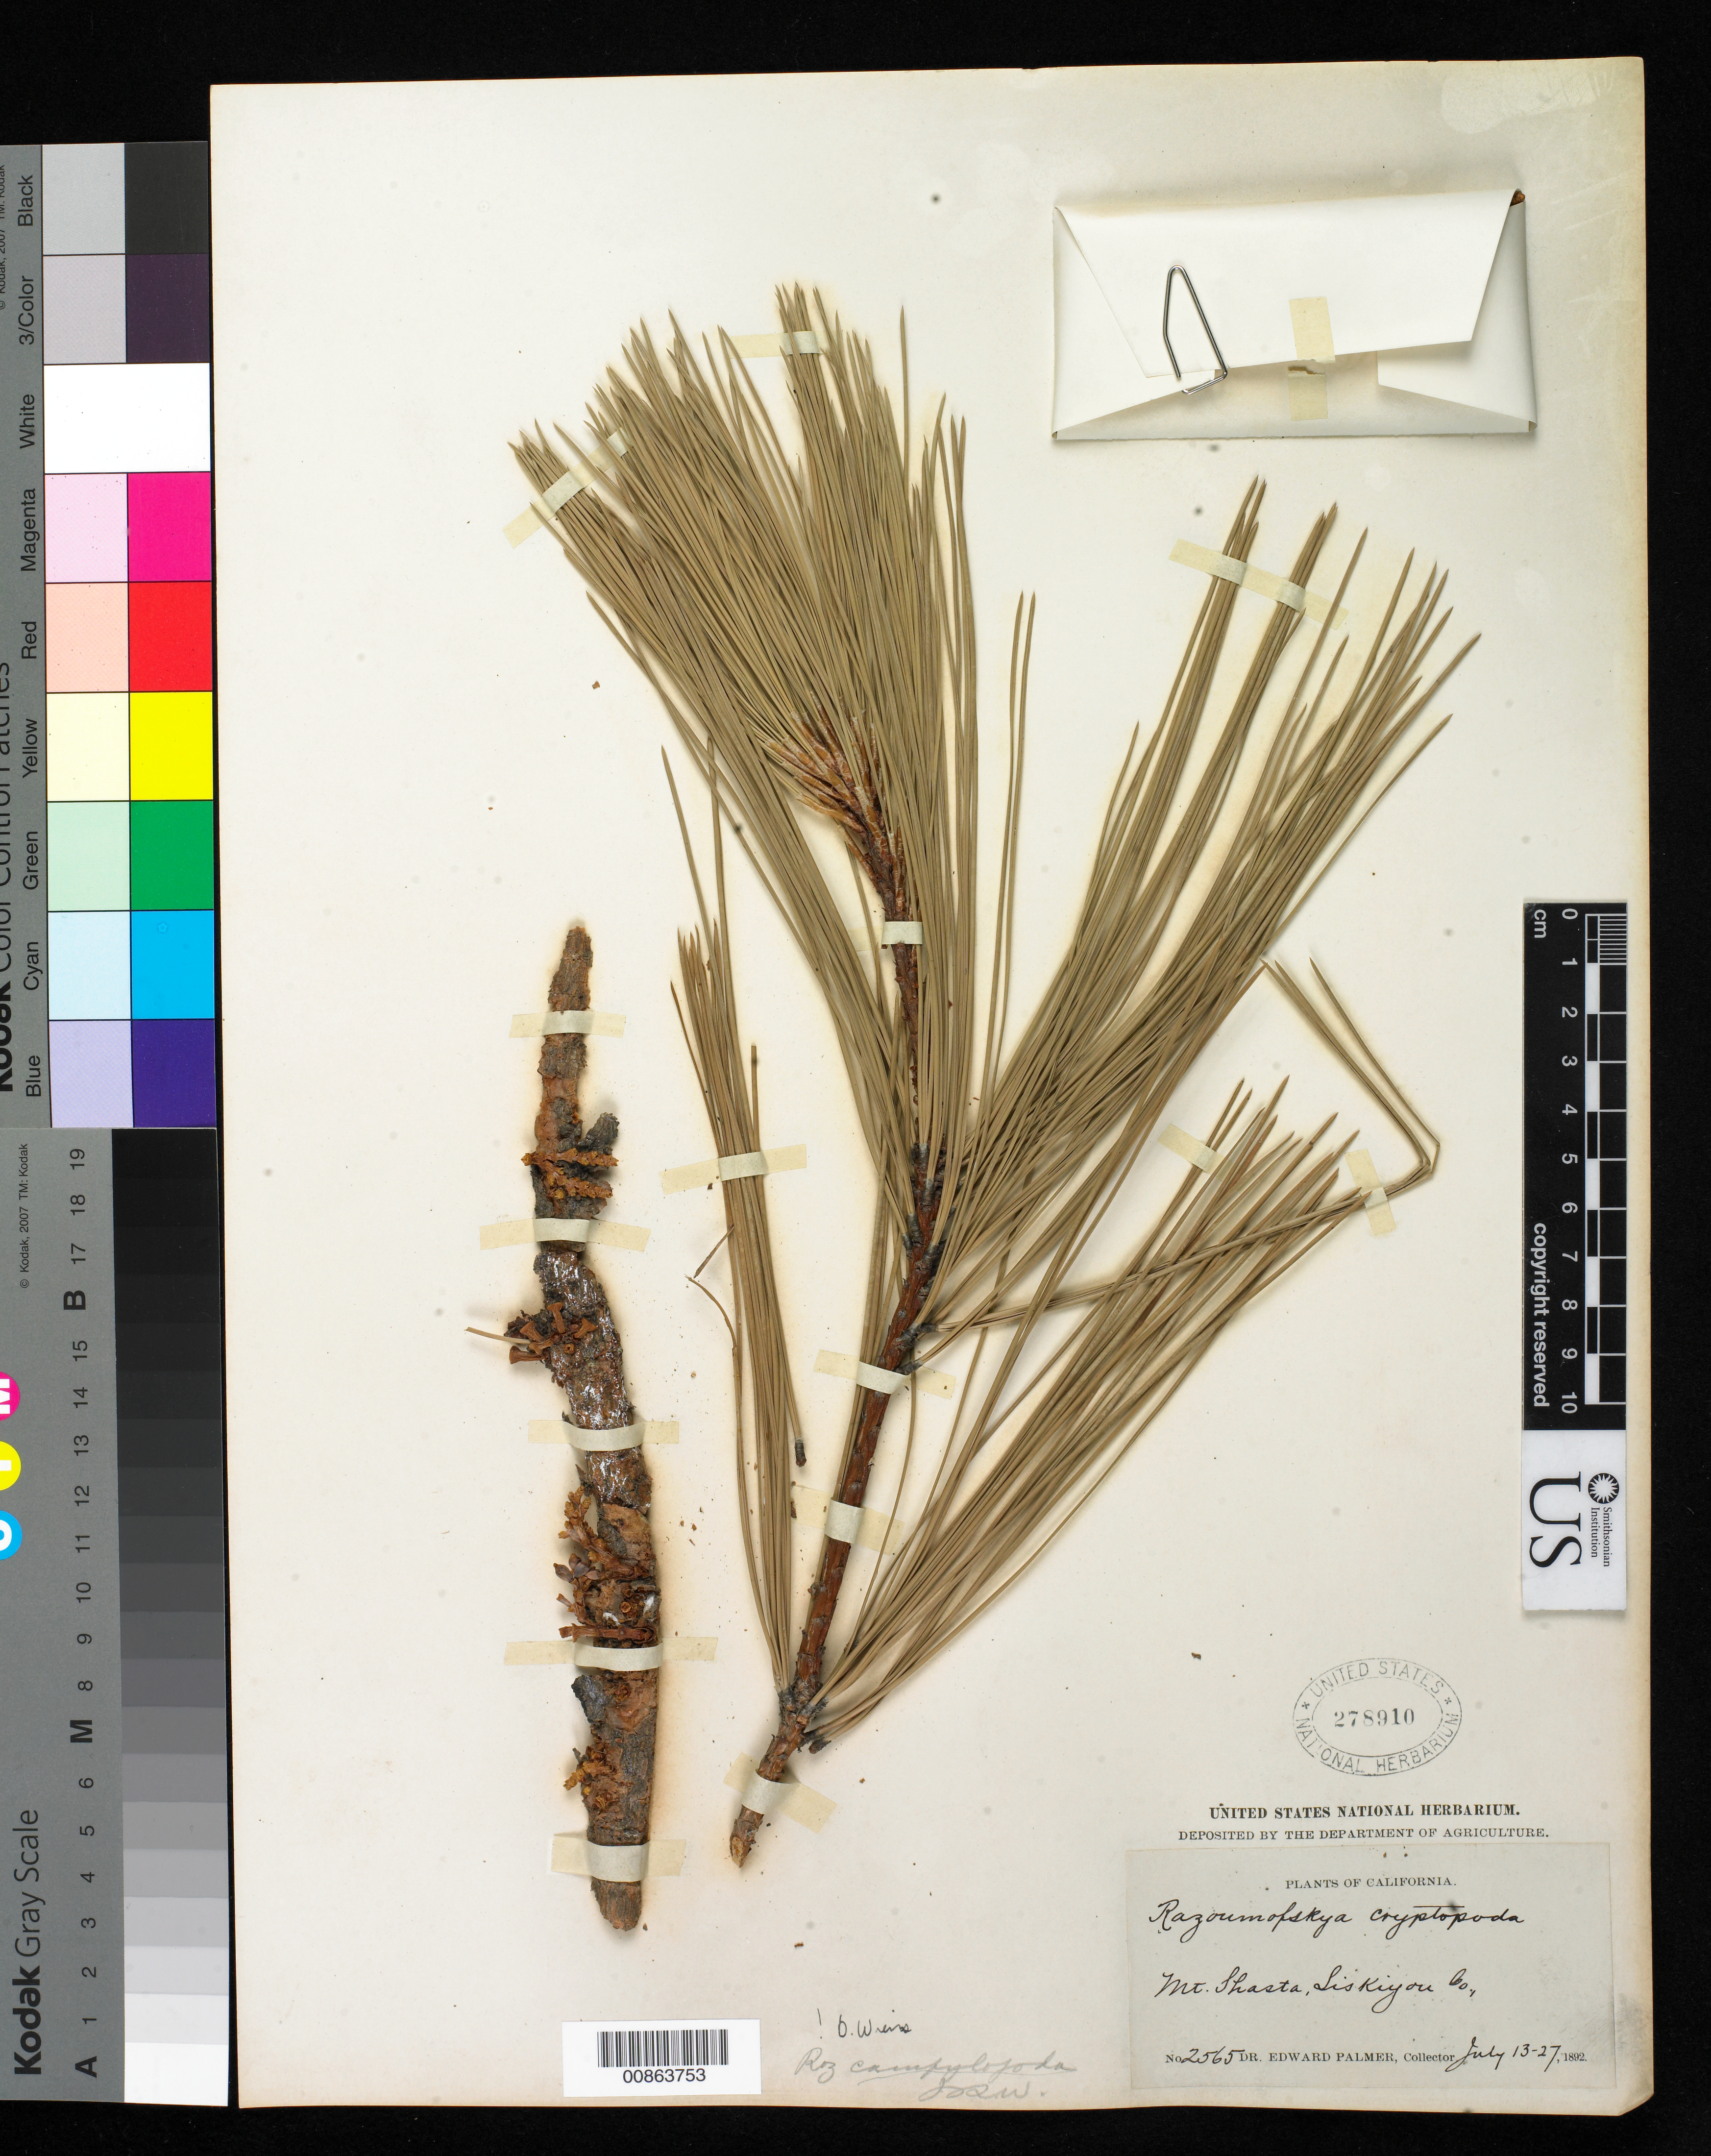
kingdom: Plantae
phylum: Tracheophyta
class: Magnoliopsida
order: Santalales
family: Viscaceae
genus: Arceuthobium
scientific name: Arceuthobium campylopodum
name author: Engelm.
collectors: E. Palmer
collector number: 2565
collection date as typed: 13 Jul 1892 to 27 Jul 1892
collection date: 1892-07-13/1892-07-27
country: United States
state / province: California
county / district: Siskiyou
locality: Mt. Shasta, Siskiyou County, California.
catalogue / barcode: US 278910